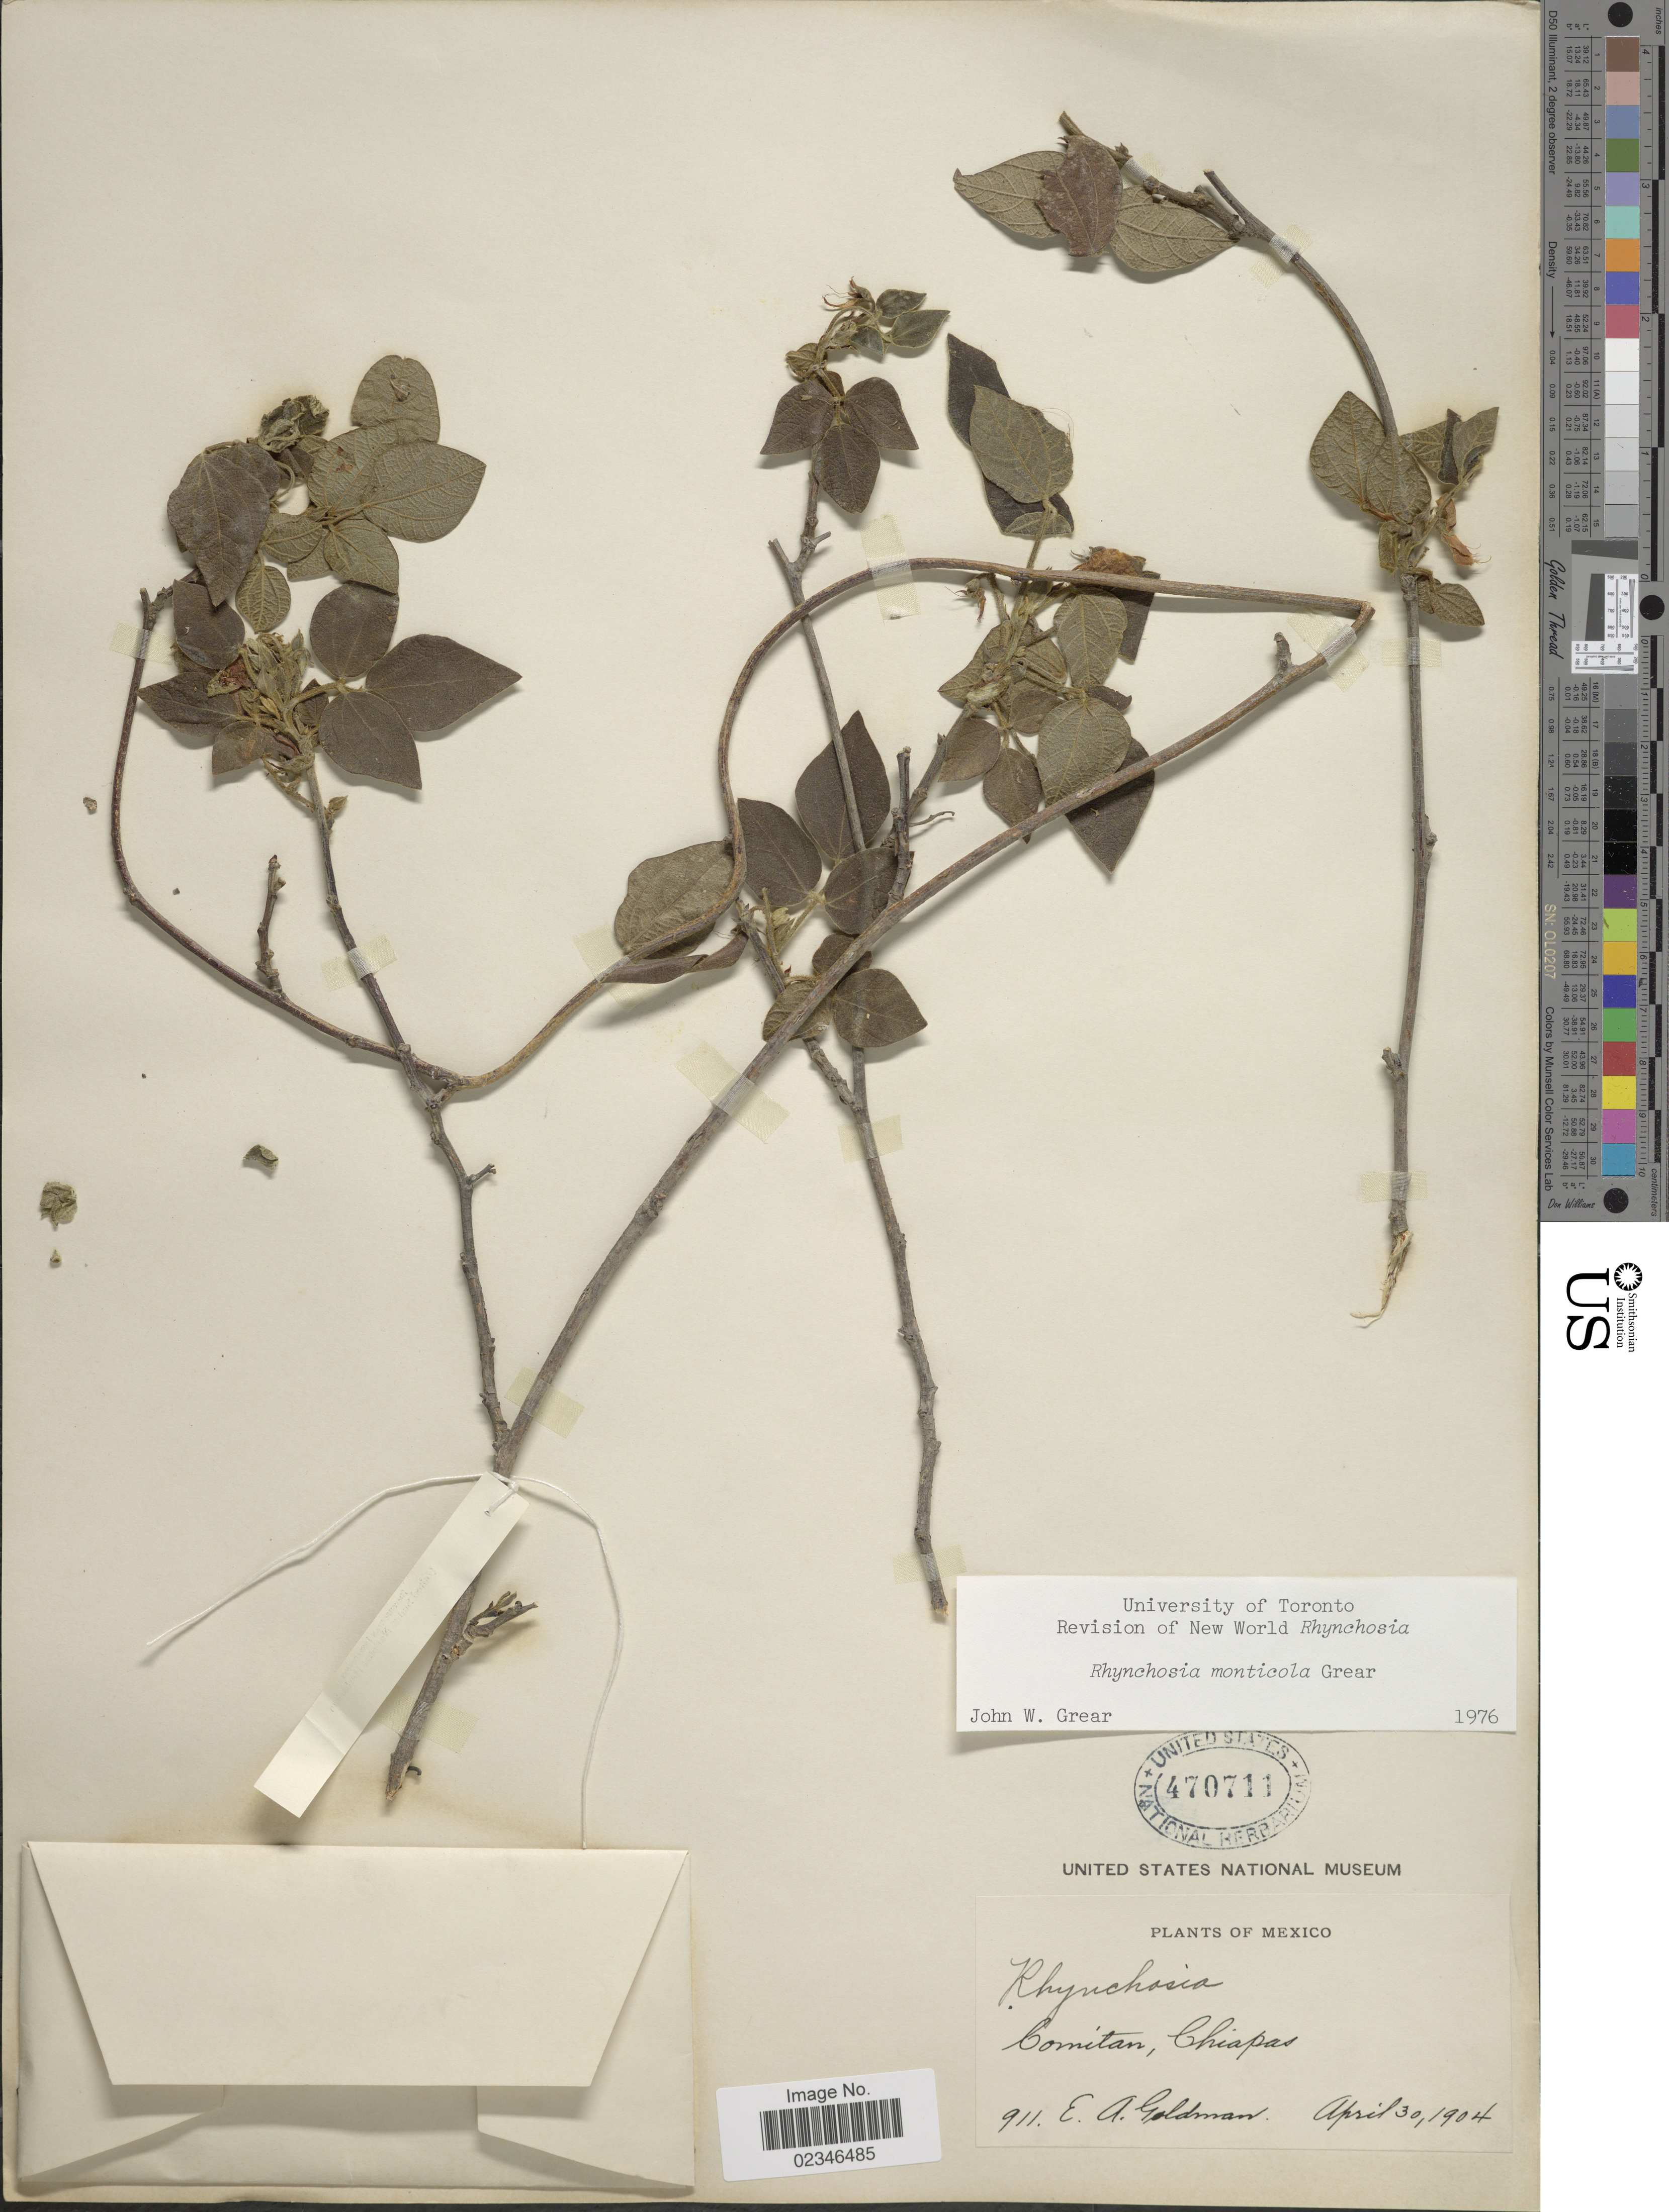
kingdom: Plantae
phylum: Tracheophyta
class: Magnoliopsida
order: Fabales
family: Fabaceae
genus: Rhynchosia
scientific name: Rhynchosia monticola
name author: Grear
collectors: E. A. Goldman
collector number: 911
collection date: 1904-04-30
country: Mexico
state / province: Chiapas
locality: Comitan, Chiapas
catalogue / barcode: US 470711